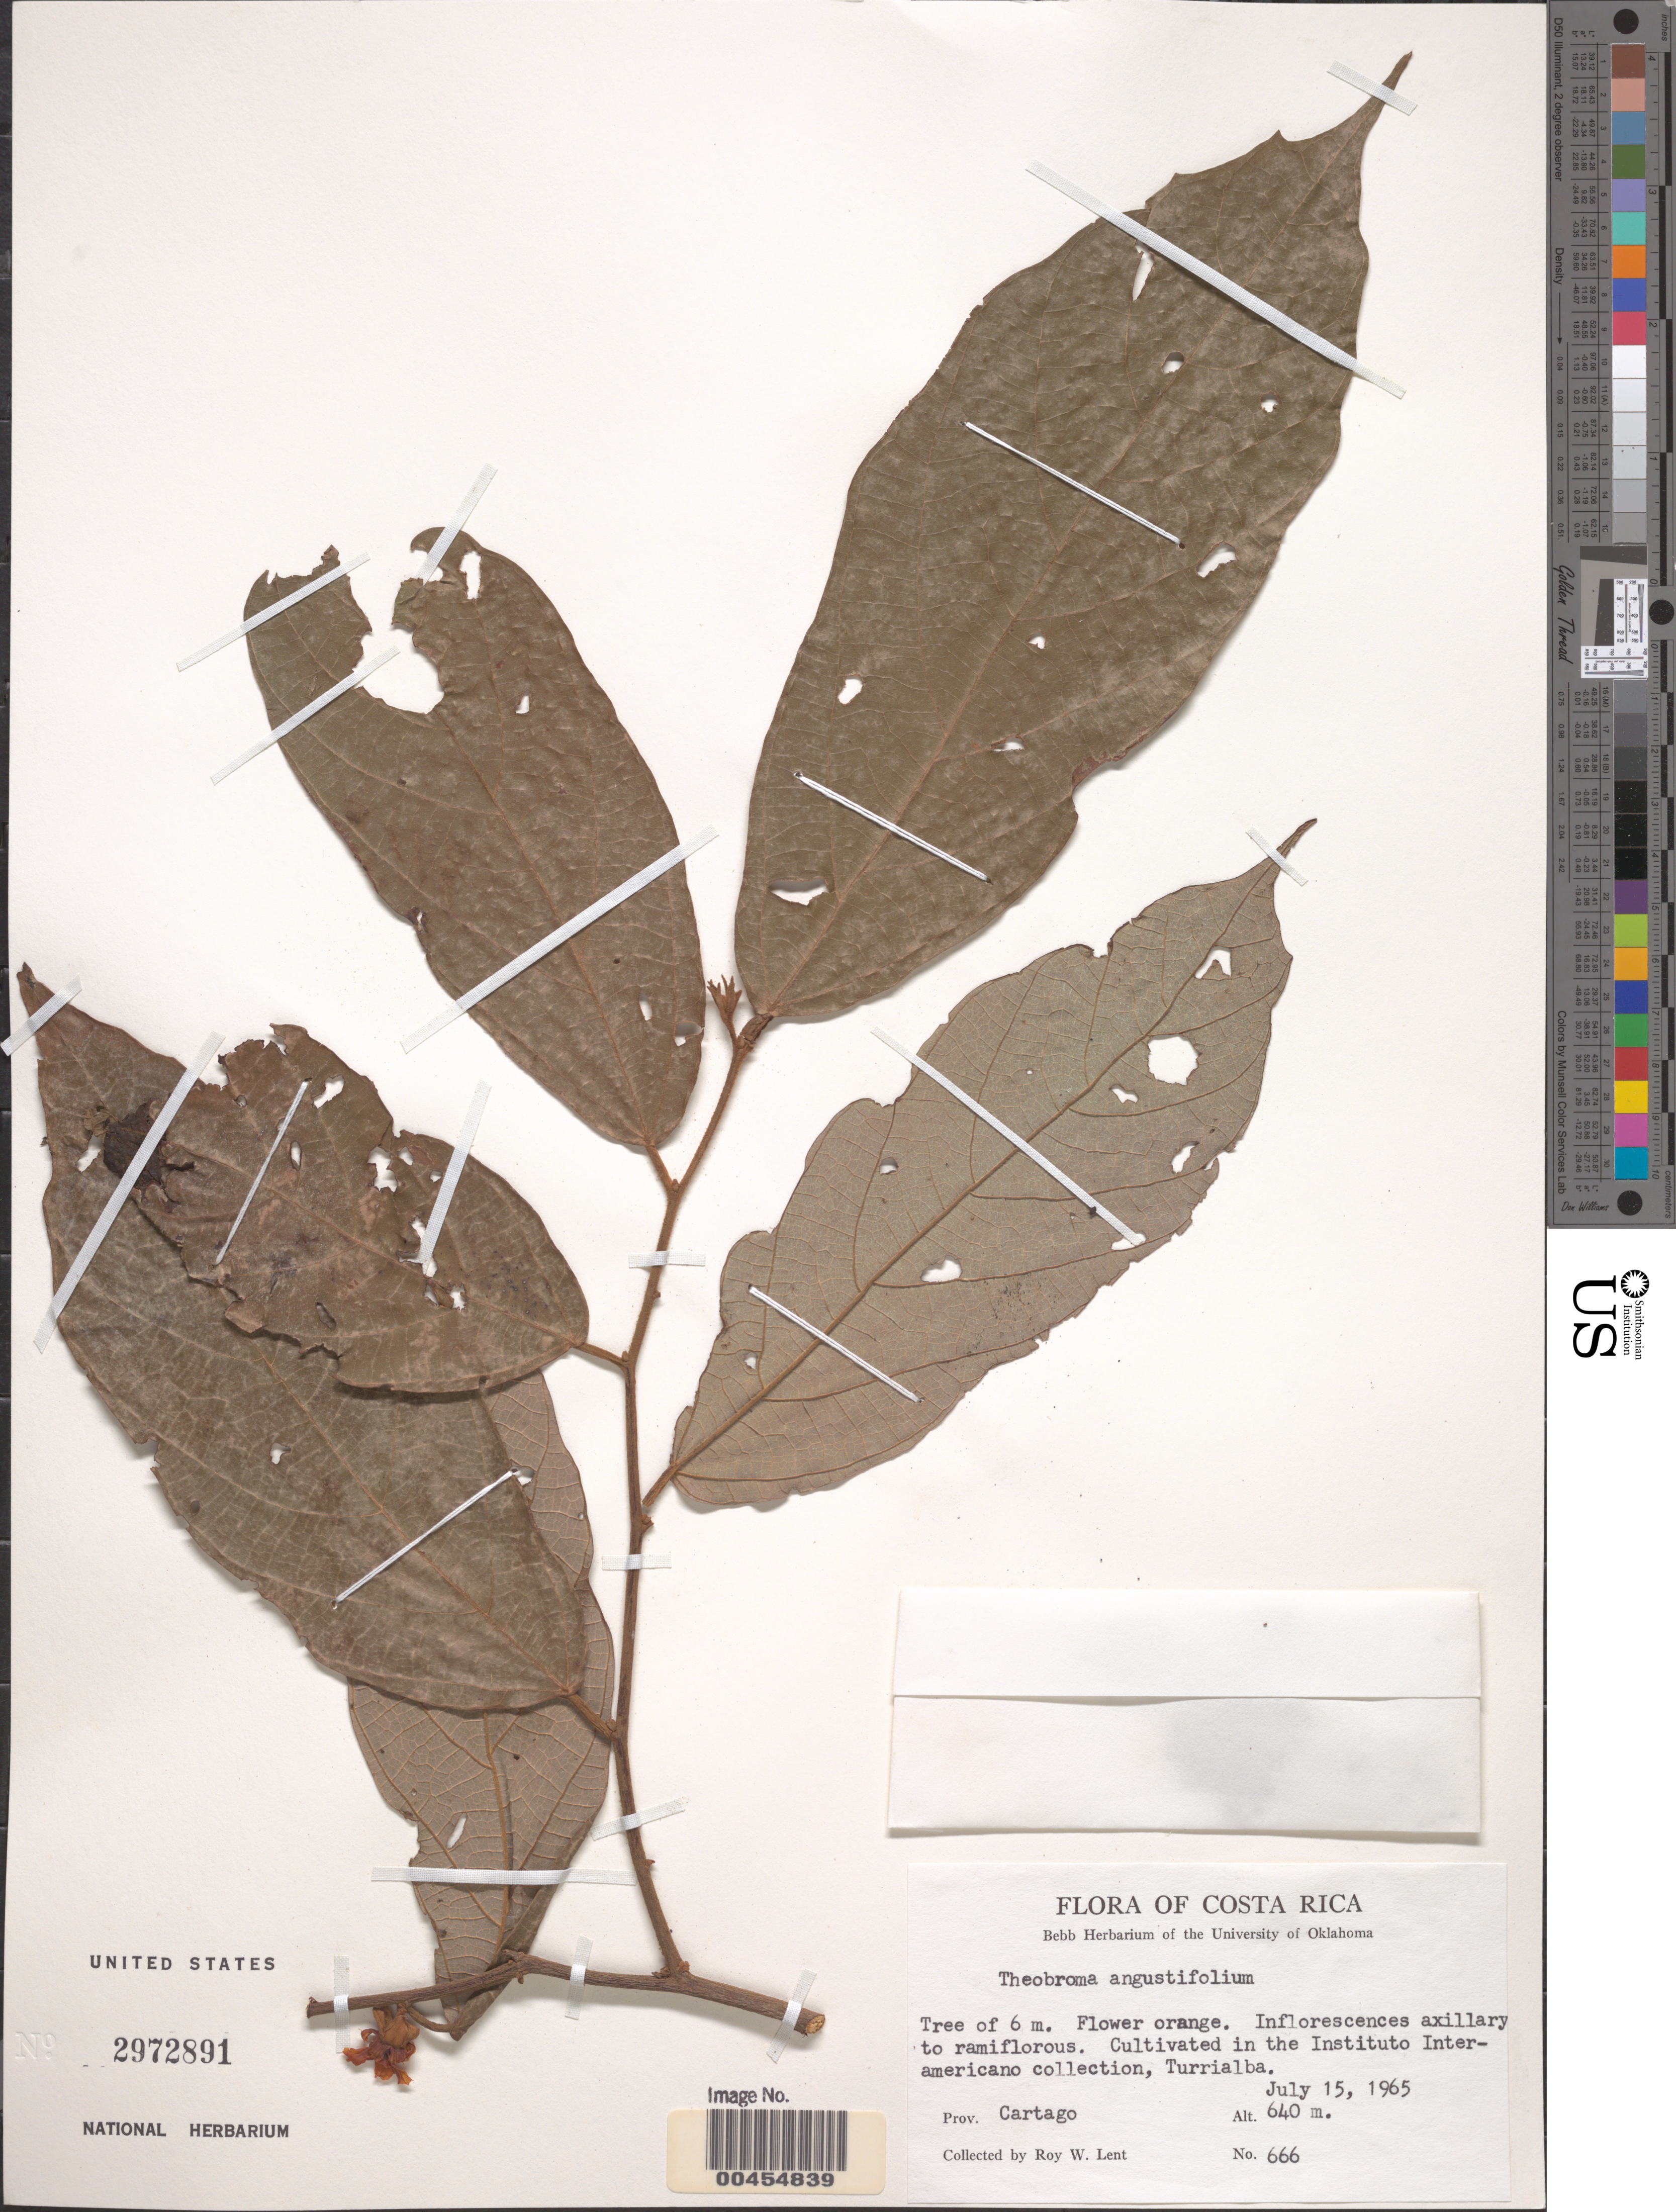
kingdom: Plantae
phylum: Tracheophyta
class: Magnoliopsida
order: Malvales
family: Malvaceae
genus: Theobroma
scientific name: Theobroma angustifolium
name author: DC.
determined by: Dorr, Laurence J., Curator (BOT), Smithsonian Institution - National Museum of Natural History (UNITED STATES)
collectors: R. W. Lent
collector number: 666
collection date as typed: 15 Jul 1965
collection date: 1965-07-15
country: Costa Rica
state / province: Cartago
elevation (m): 640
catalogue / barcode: US 2972891